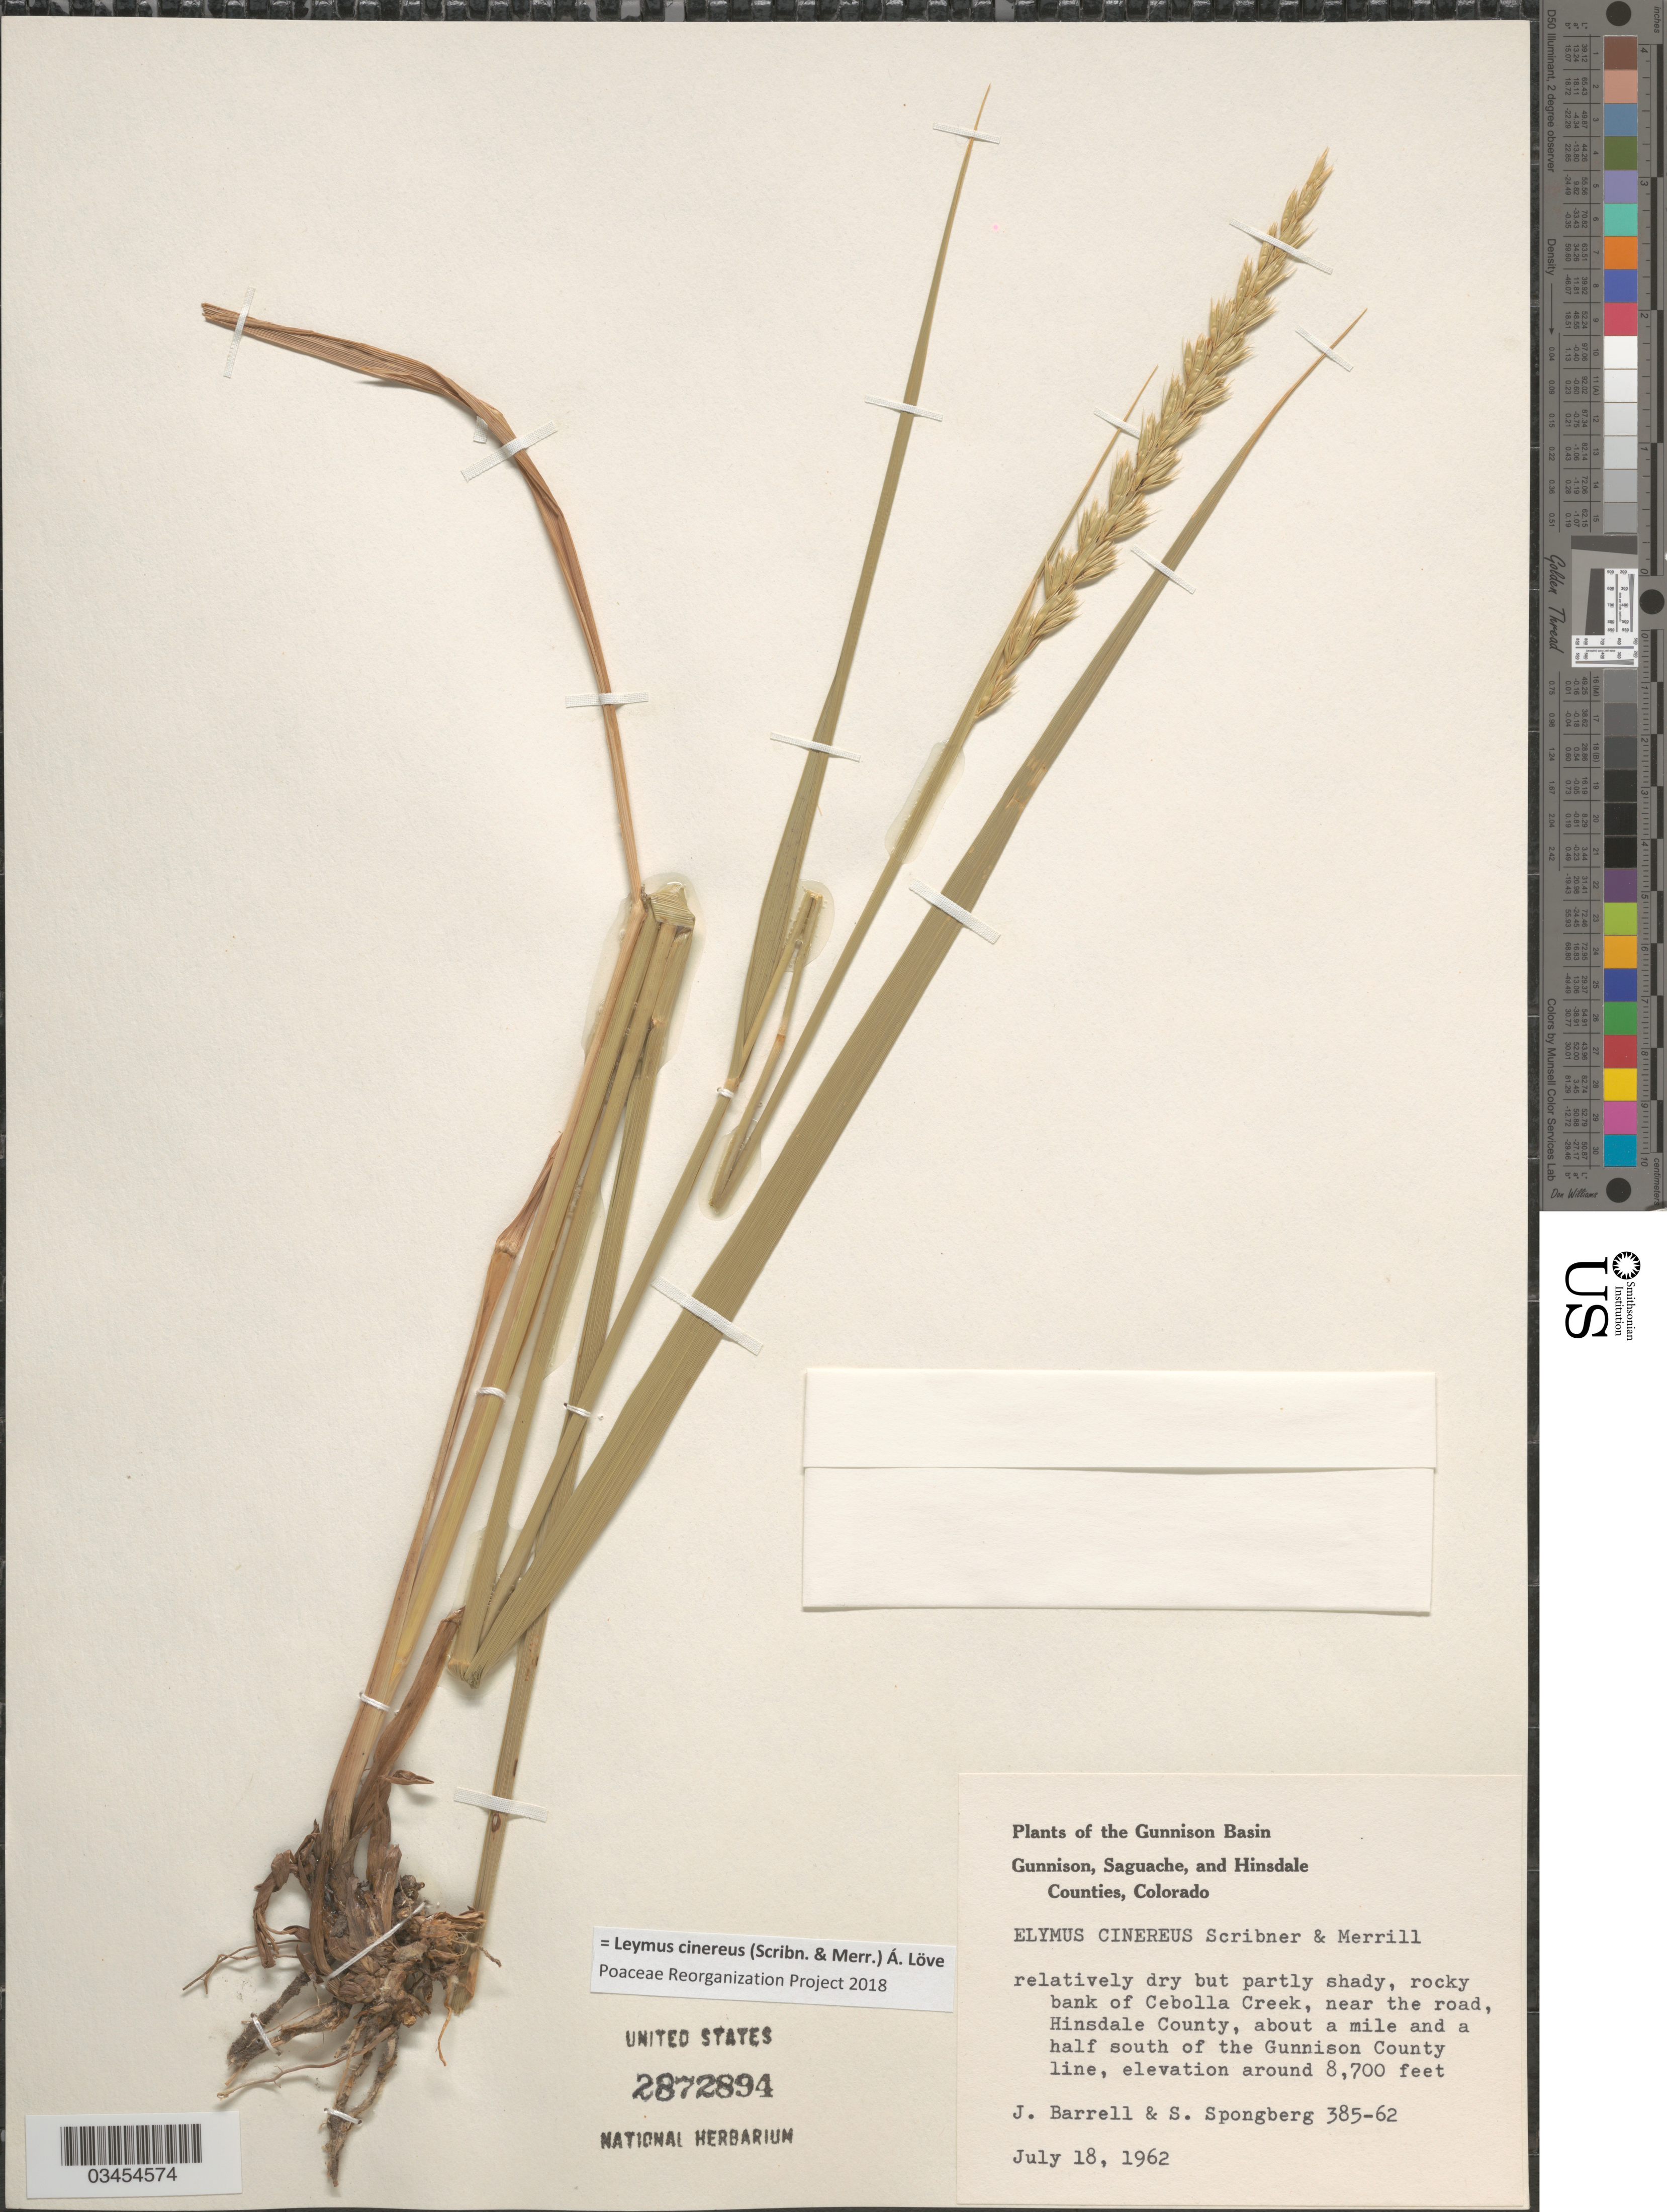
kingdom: Plantae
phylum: Tracheophyta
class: Liliopsida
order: Poales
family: Poaceae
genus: Leymus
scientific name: Leymus cinereus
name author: (Scribn. & Merr.) Á. Löve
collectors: J. Barrell & S. A.Spongberg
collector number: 385-62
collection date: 1962-07-18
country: United States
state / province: Colorado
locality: The Gunnison Basin. Relatively dry but partly shady, rocky bank of Cebolla Creek, near the road, Hinsdale County, about a mile and a half south of the Gunnison County line.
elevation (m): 2652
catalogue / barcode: US 2872894